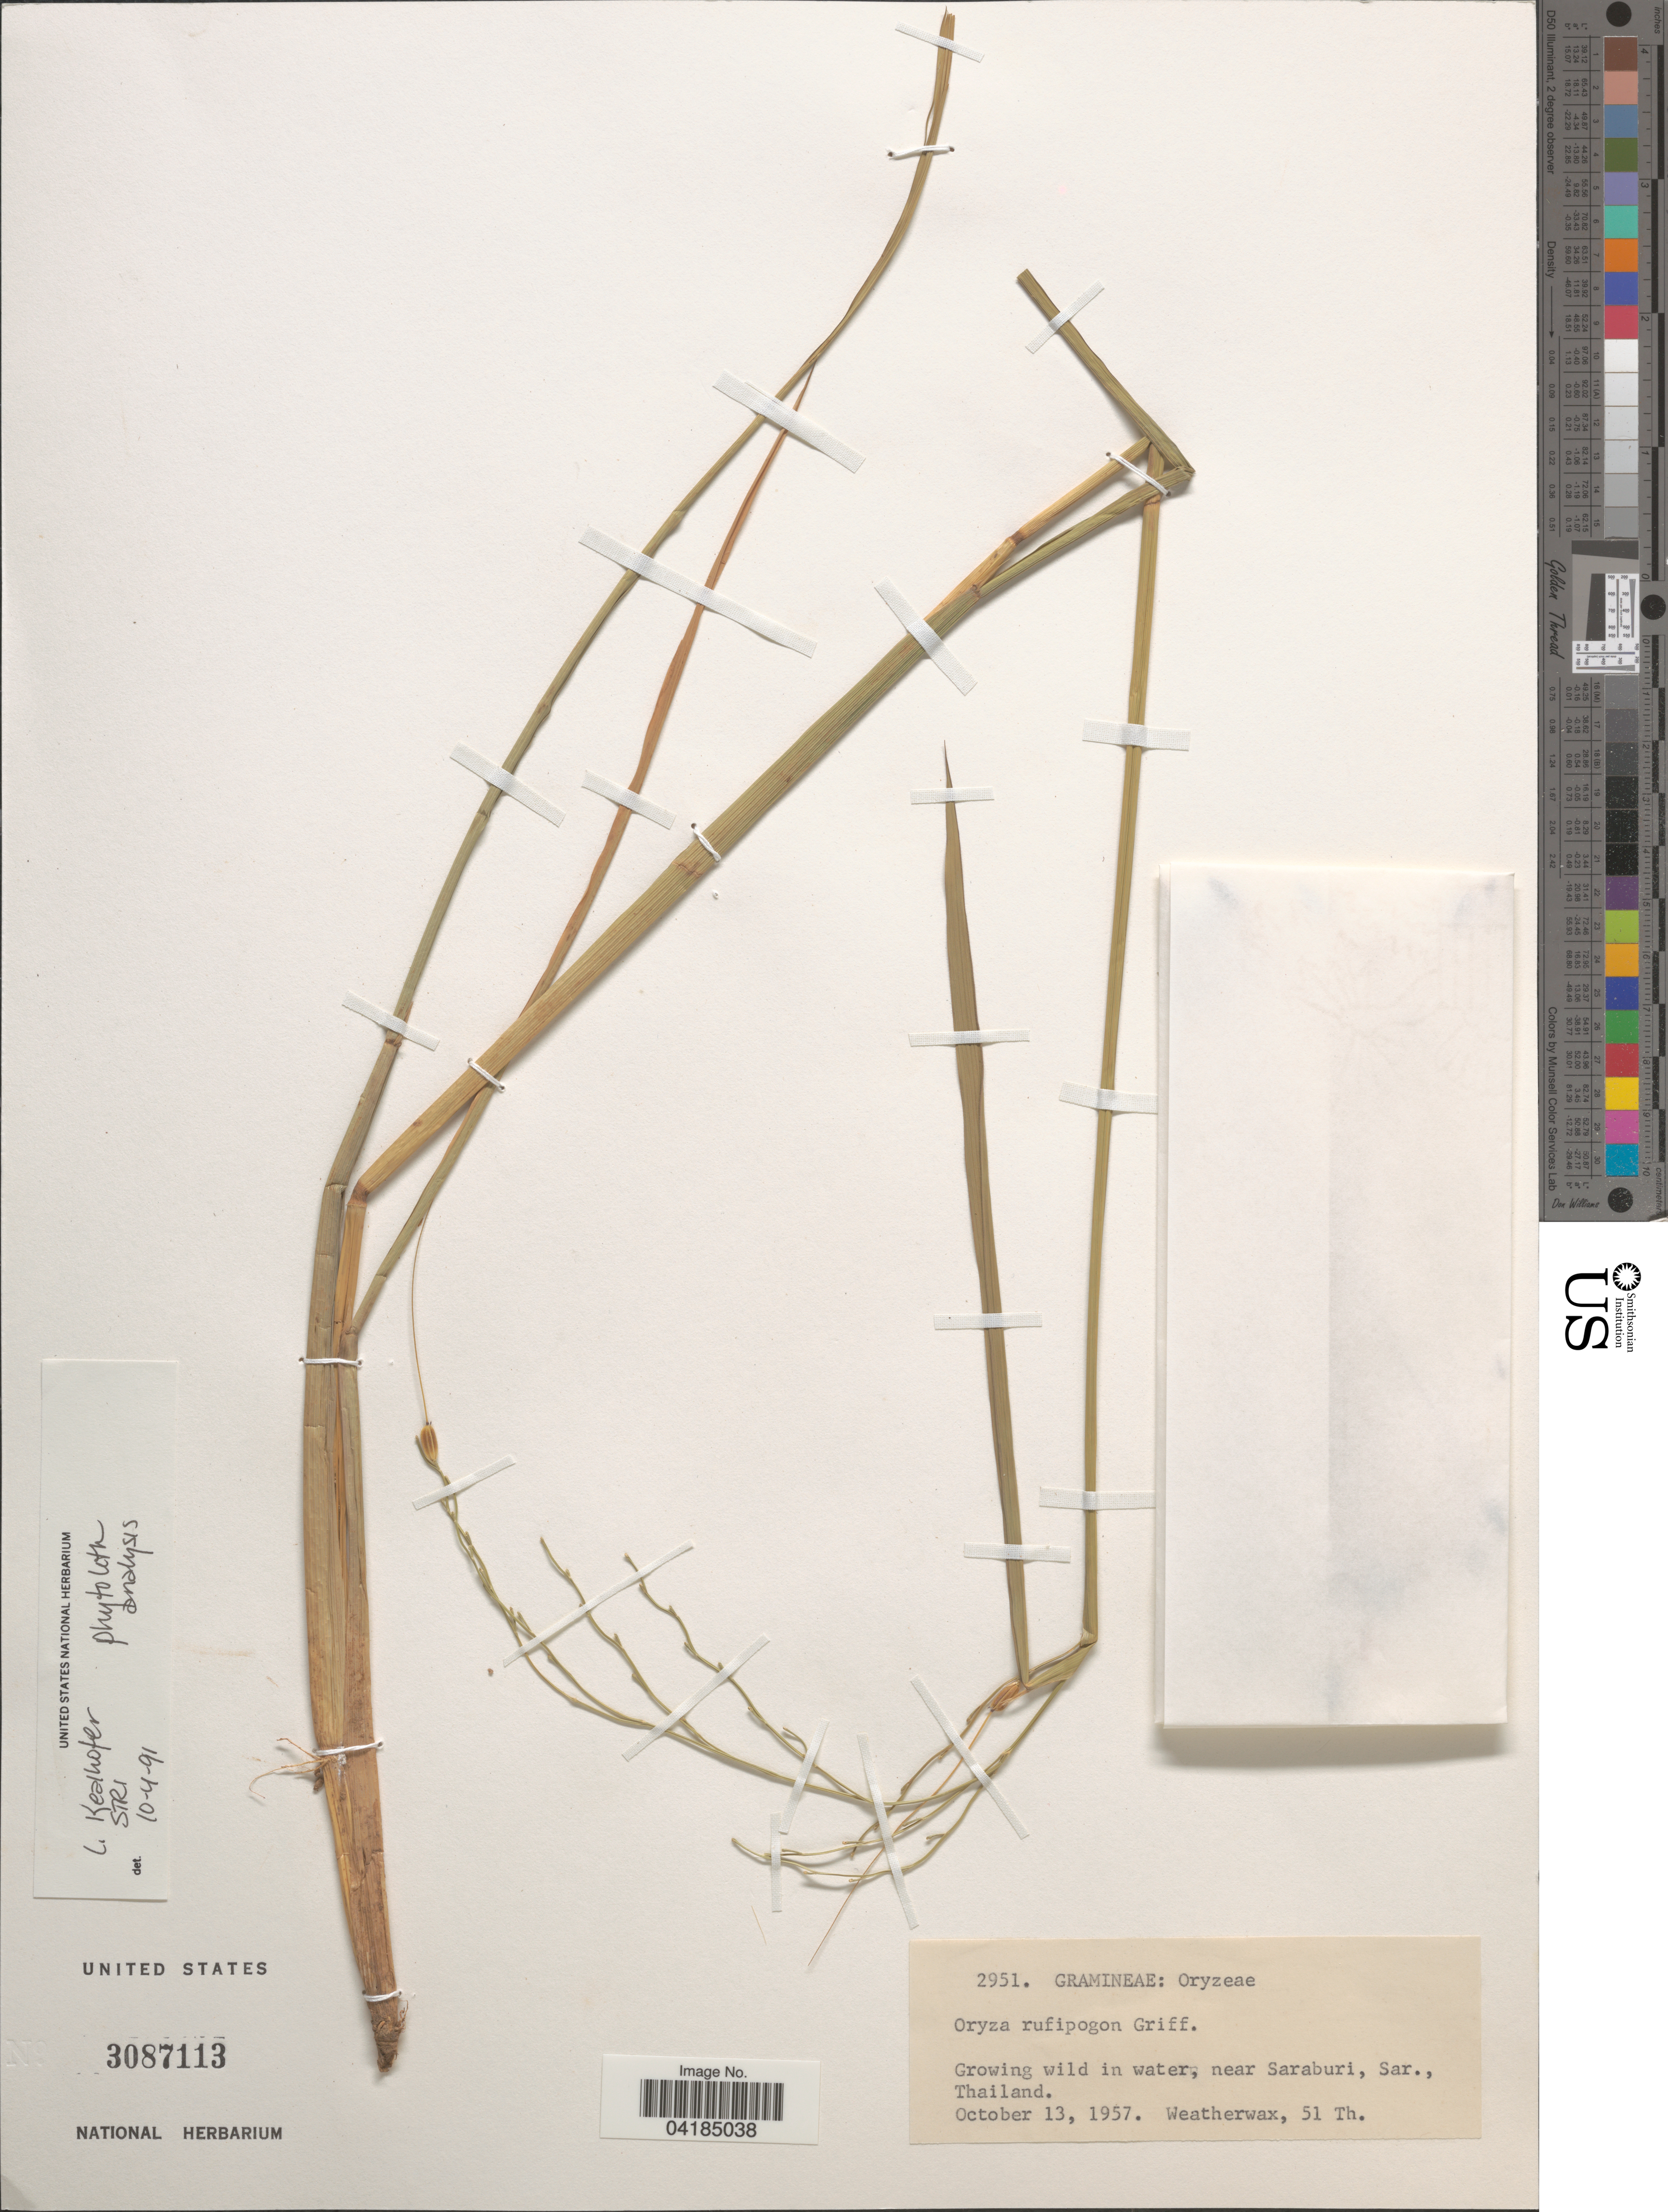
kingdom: Plantae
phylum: Tracheophyta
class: Liliopsida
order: Poales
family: Poaceae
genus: Oryza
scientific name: Oryza rufipogon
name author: Griffith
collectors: -. Weatherwax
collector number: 51Th.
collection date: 1957-10-13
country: Thailand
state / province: Saraburi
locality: Growing wild in water, near Saraburi, Sar.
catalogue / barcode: US 3087113